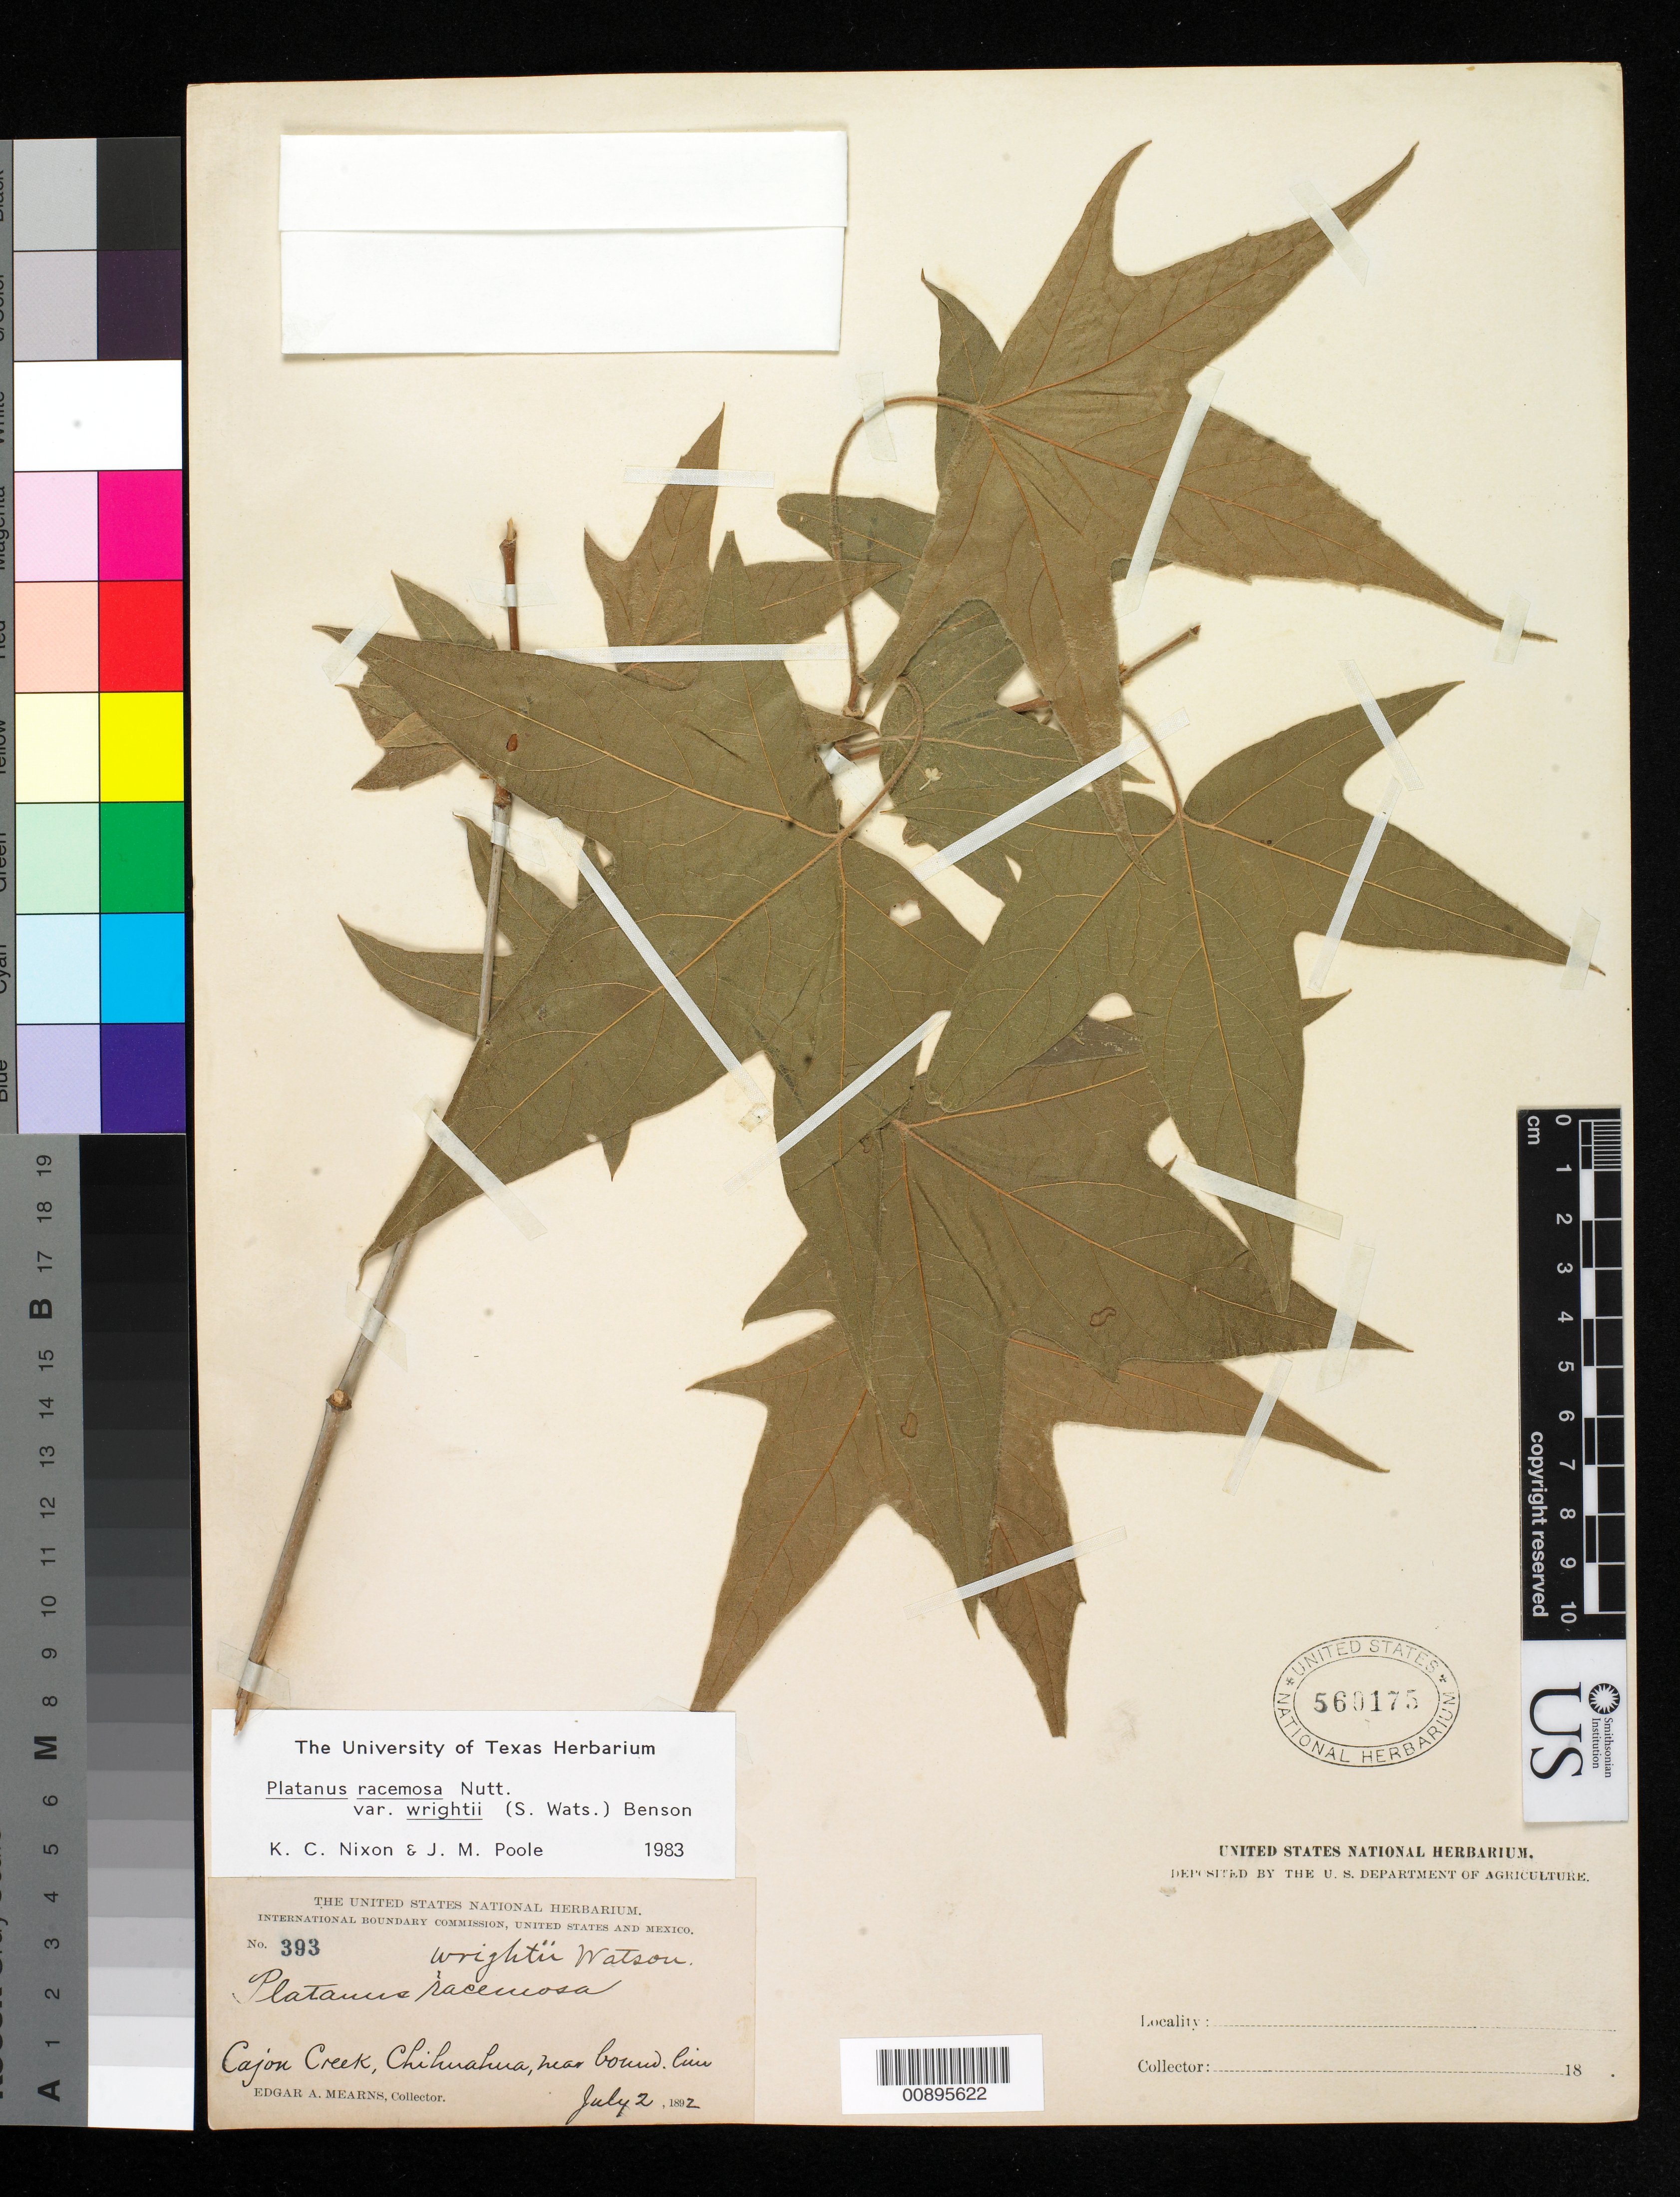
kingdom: Plantae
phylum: Tracheophyta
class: Magnoliopsida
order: Proteales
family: Platanaceae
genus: Platanus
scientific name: Platanus racemosa var. wrightii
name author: (S. Watson) L.D. Benson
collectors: E. A. Mearns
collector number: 393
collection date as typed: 02 Jul 1892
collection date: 1892-07-02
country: Mexico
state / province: Chihuahua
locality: Cajon Creek, Chihuahua, near boundary line.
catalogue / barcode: US 560175